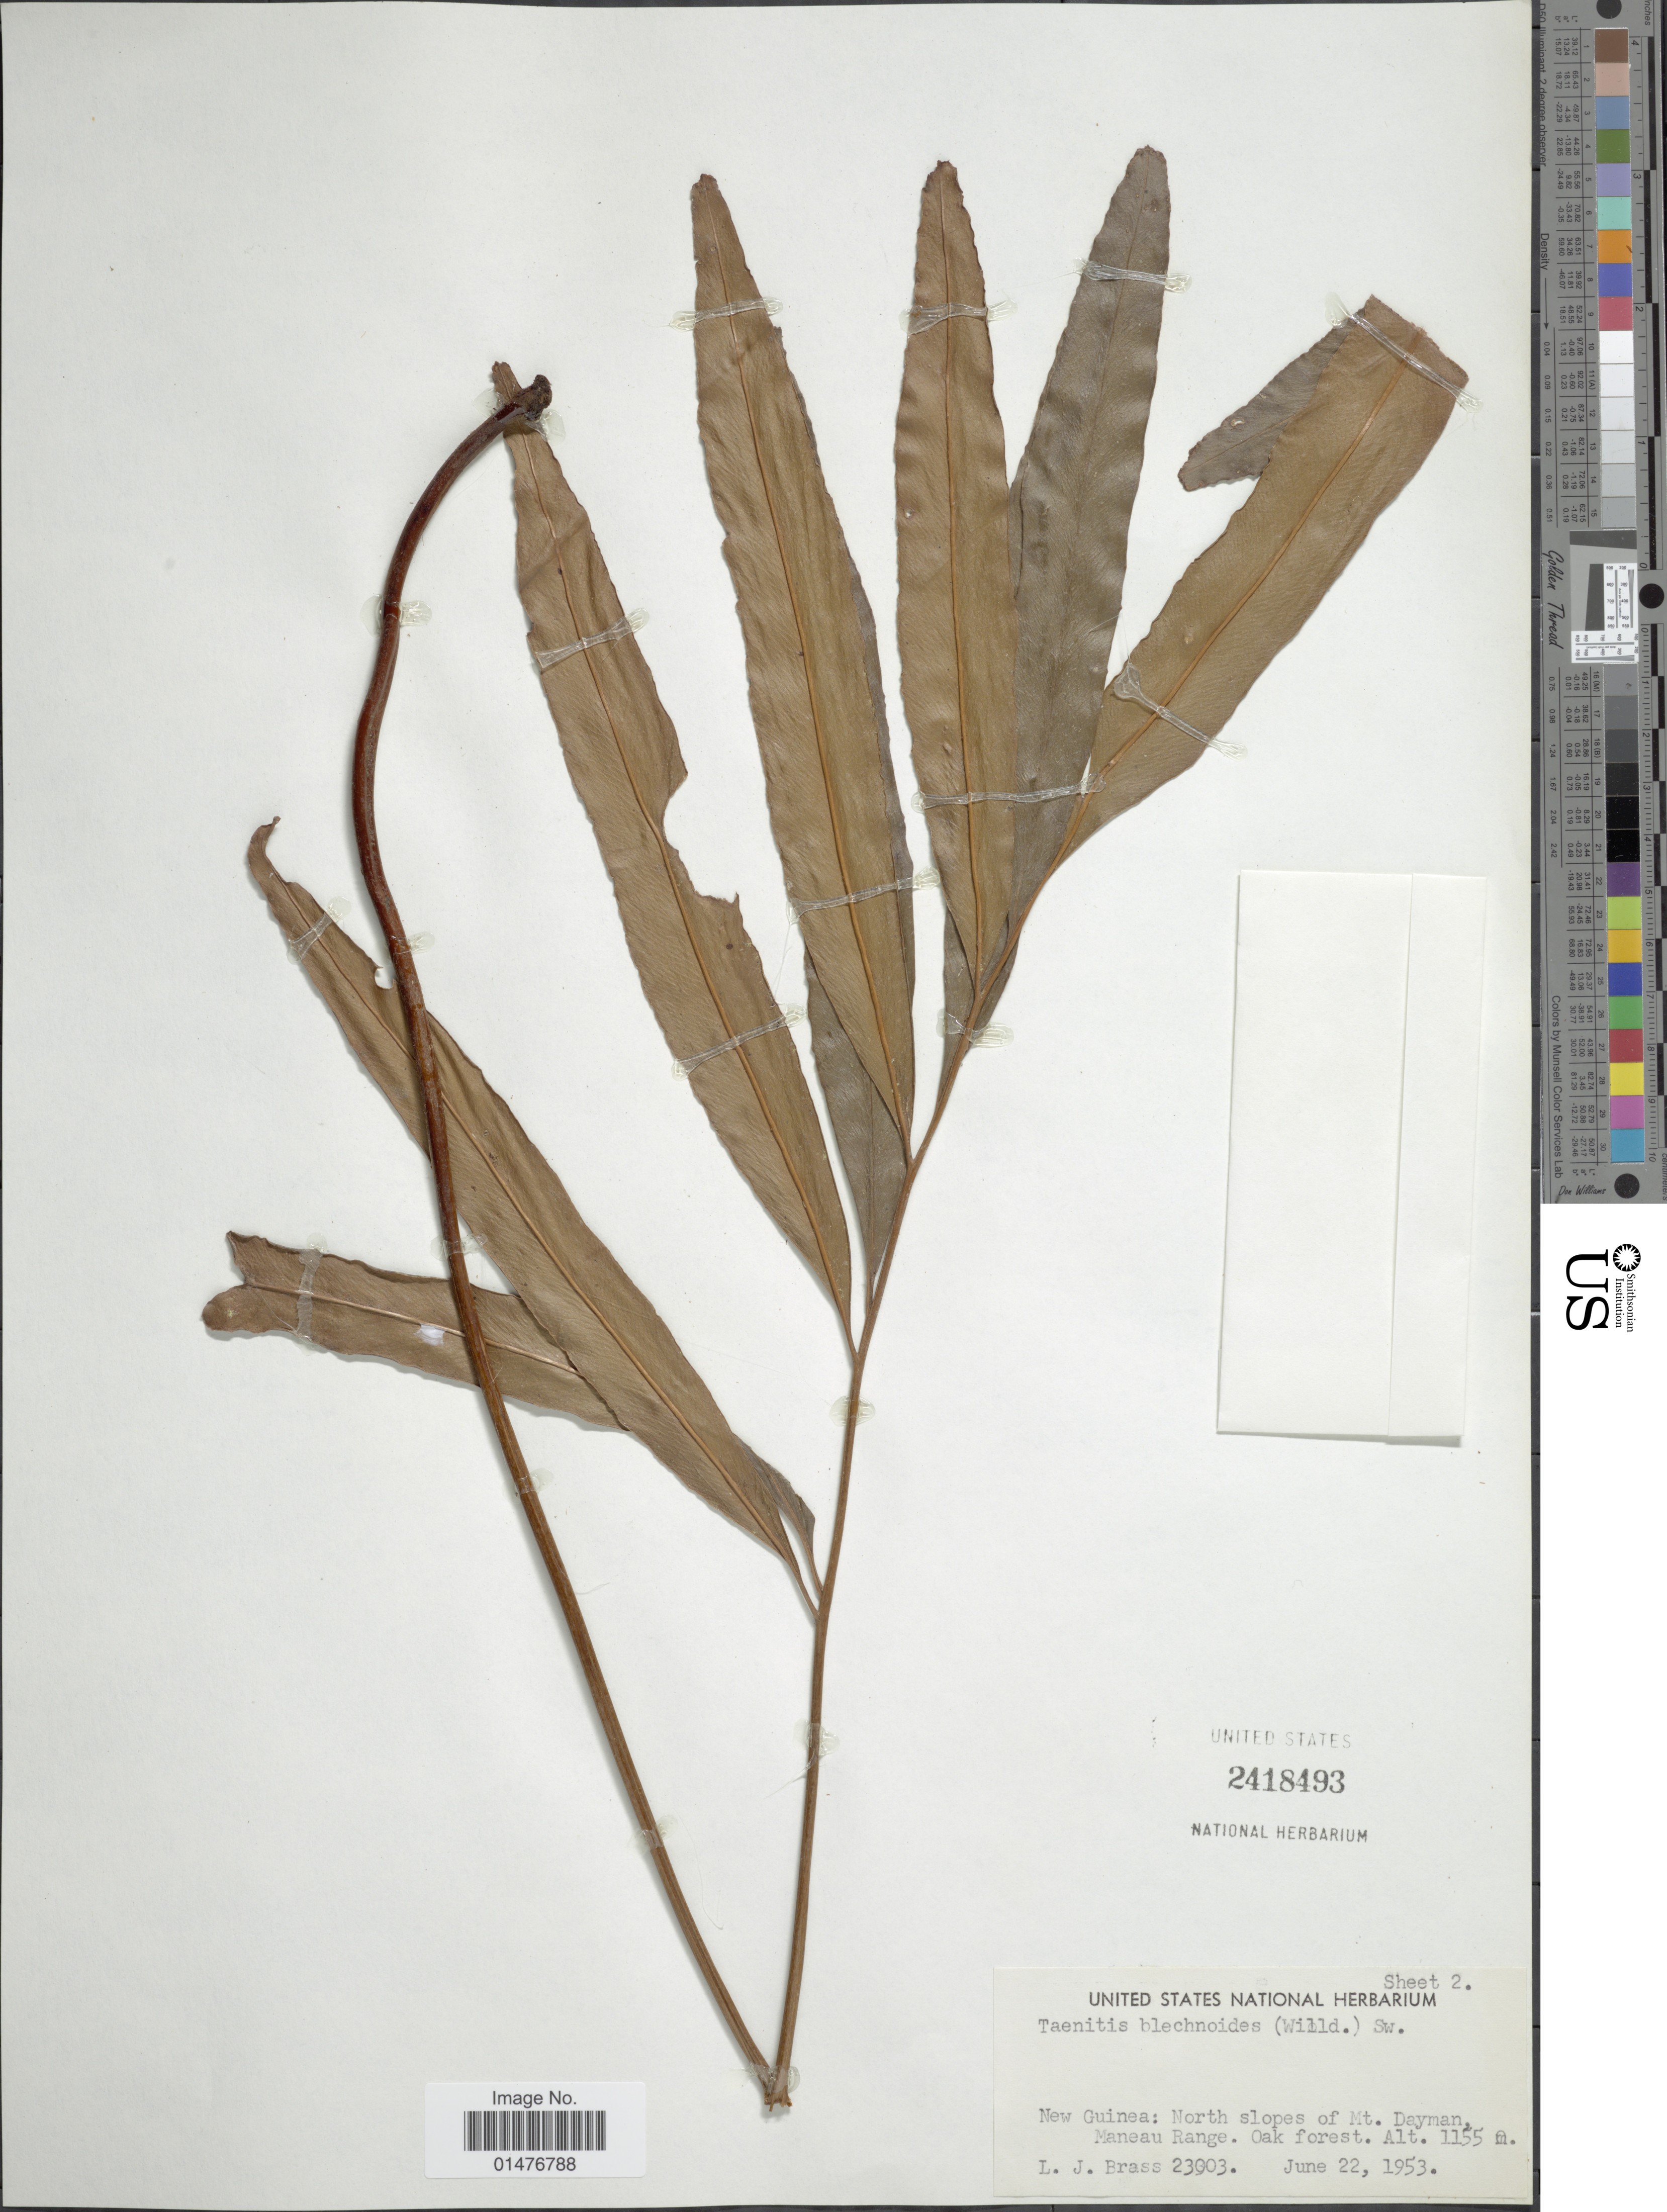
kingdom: Plantae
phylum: Tracheophyta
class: Polypodiopsida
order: Polypodiales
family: Pteridaceae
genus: Taenitis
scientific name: Taenitis blechnoides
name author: (Willd.) Sw.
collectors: L. J. Brass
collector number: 23003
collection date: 1953-06-22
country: Papua New Guinea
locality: New Guinea, North slopes of Mt. Dayman, Maneau Range. Oak forest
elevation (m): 1155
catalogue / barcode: US 2418493